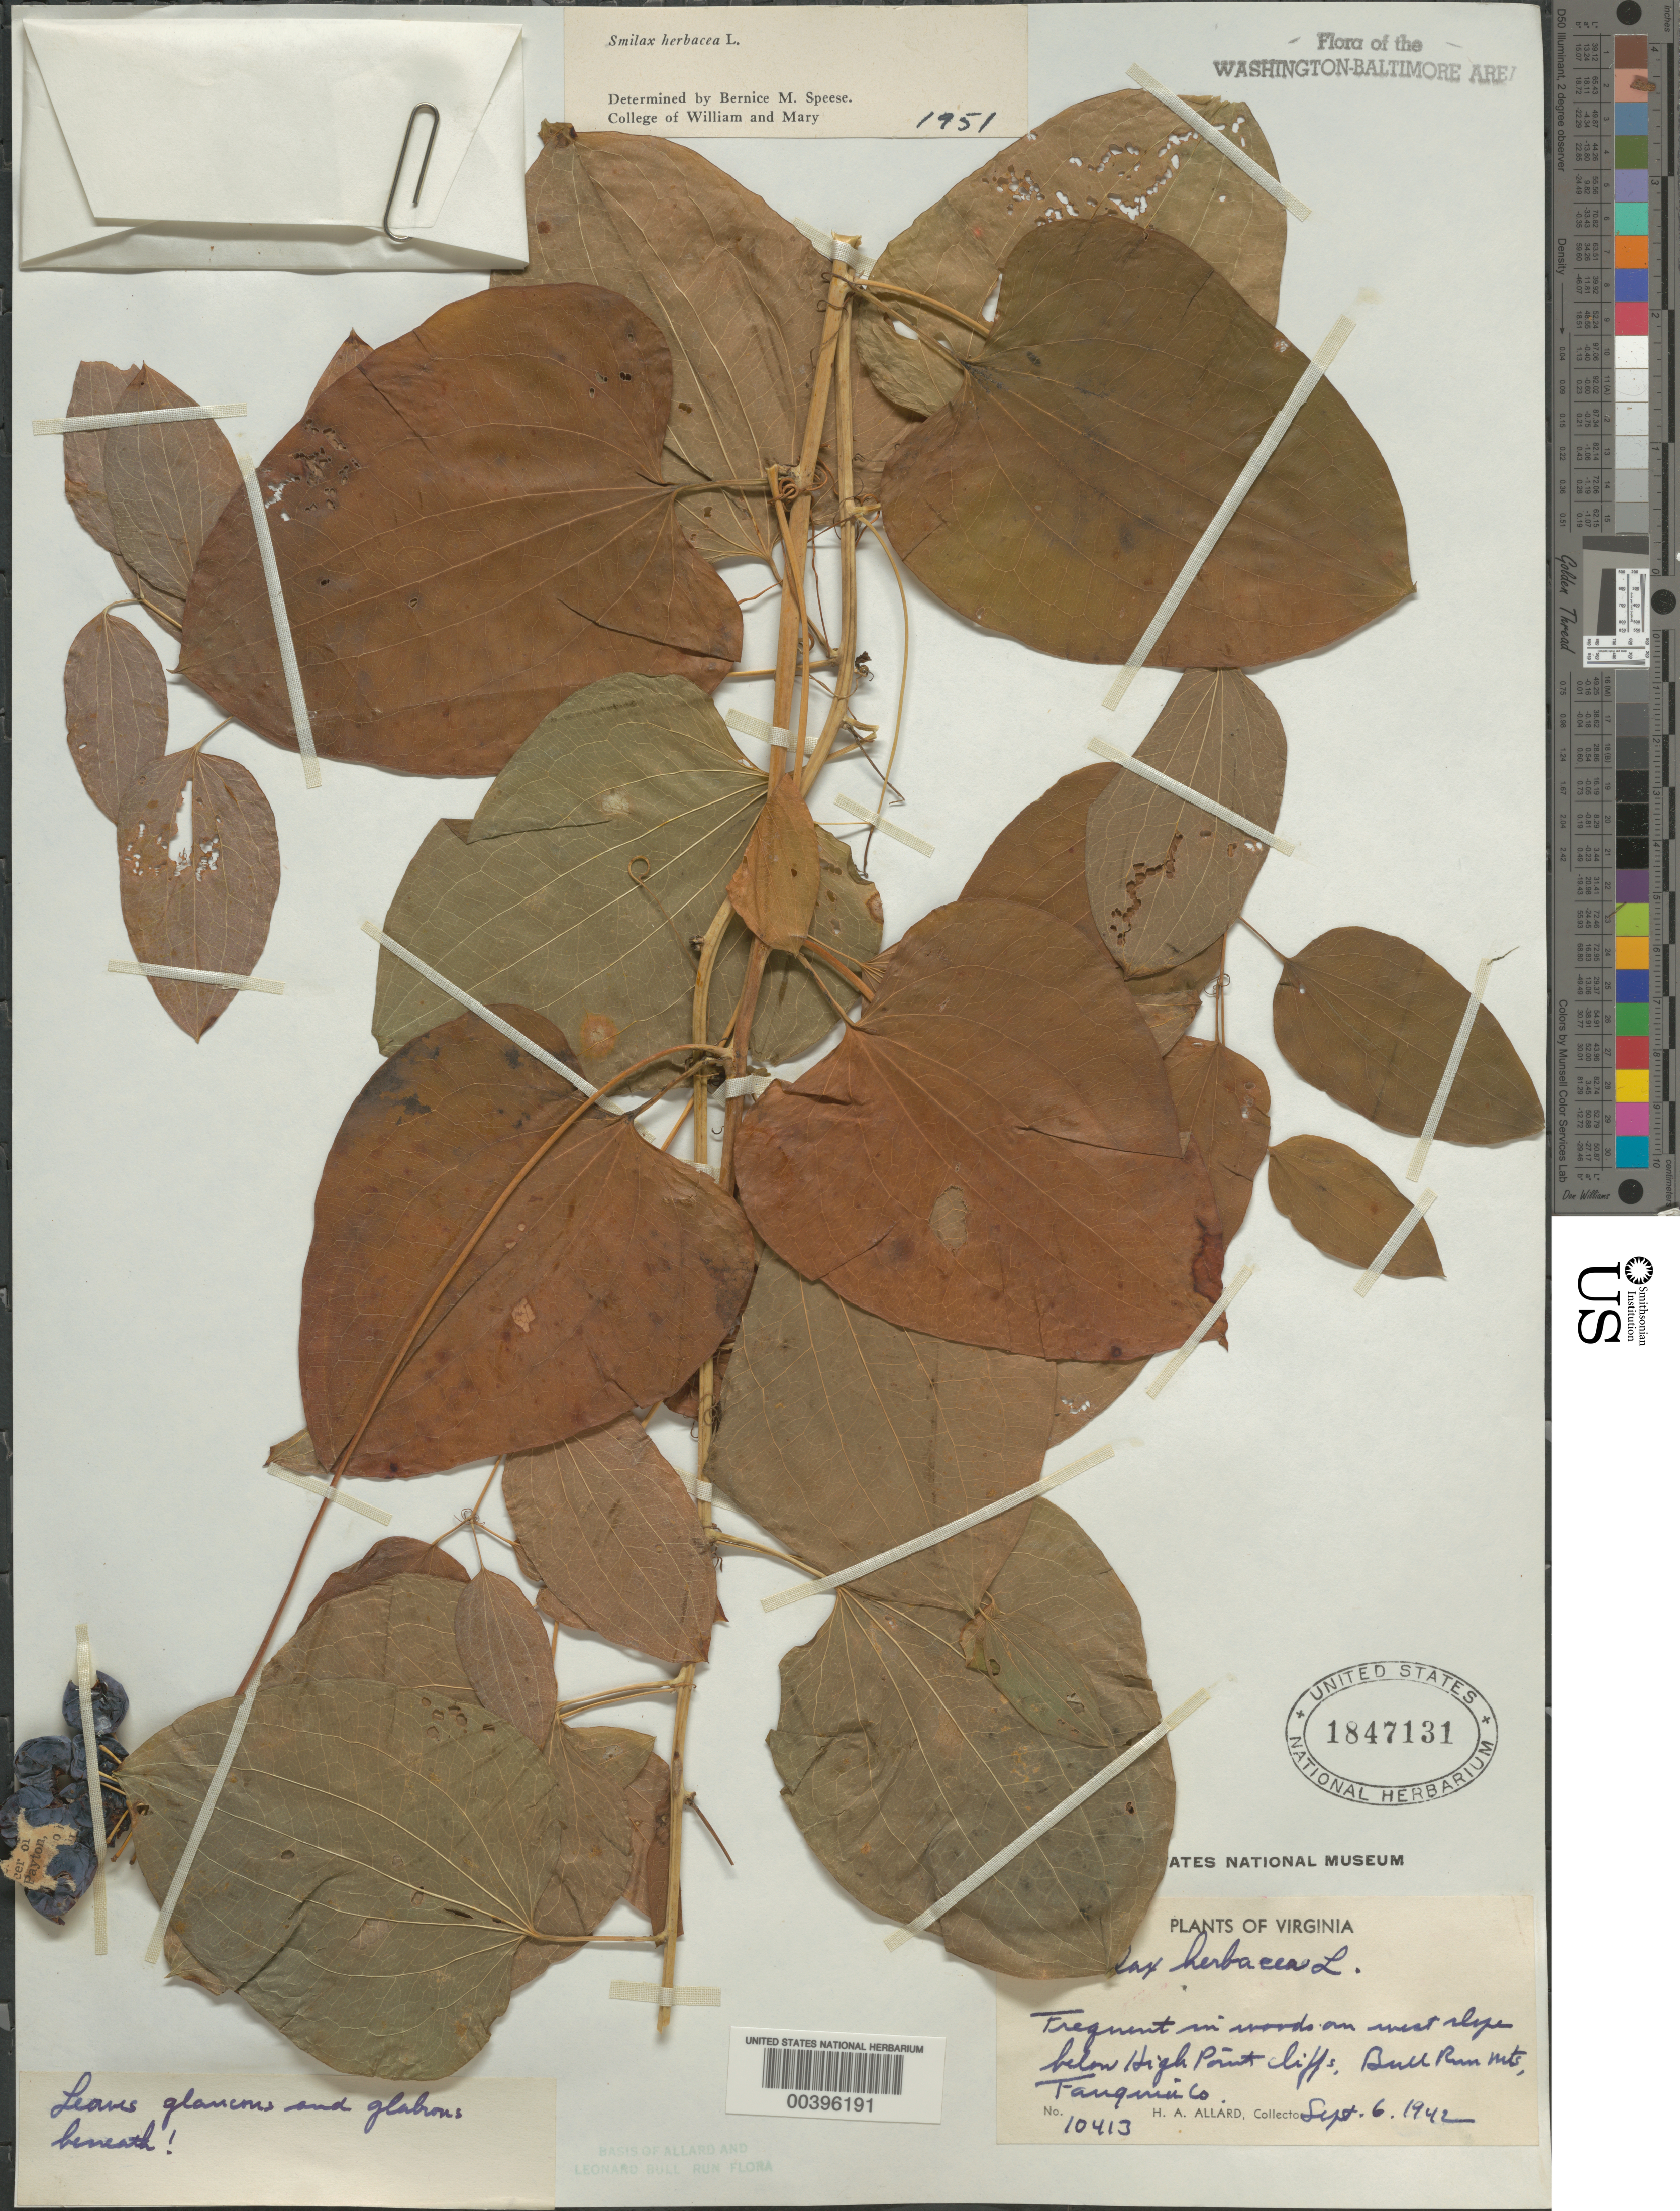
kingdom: Plantae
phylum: Tracheophyta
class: Liliopsida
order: Liliales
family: Smilacaceae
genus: Smilax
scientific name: Smilax herbacea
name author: L.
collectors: H. A. Allard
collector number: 10413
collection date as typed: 06 Sep 1942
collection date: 1942-09-06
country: United States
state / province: Virginia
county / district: Fauquier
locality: West slope below High Point cliffs, Bull Run Mountains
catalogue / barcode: US 1847131